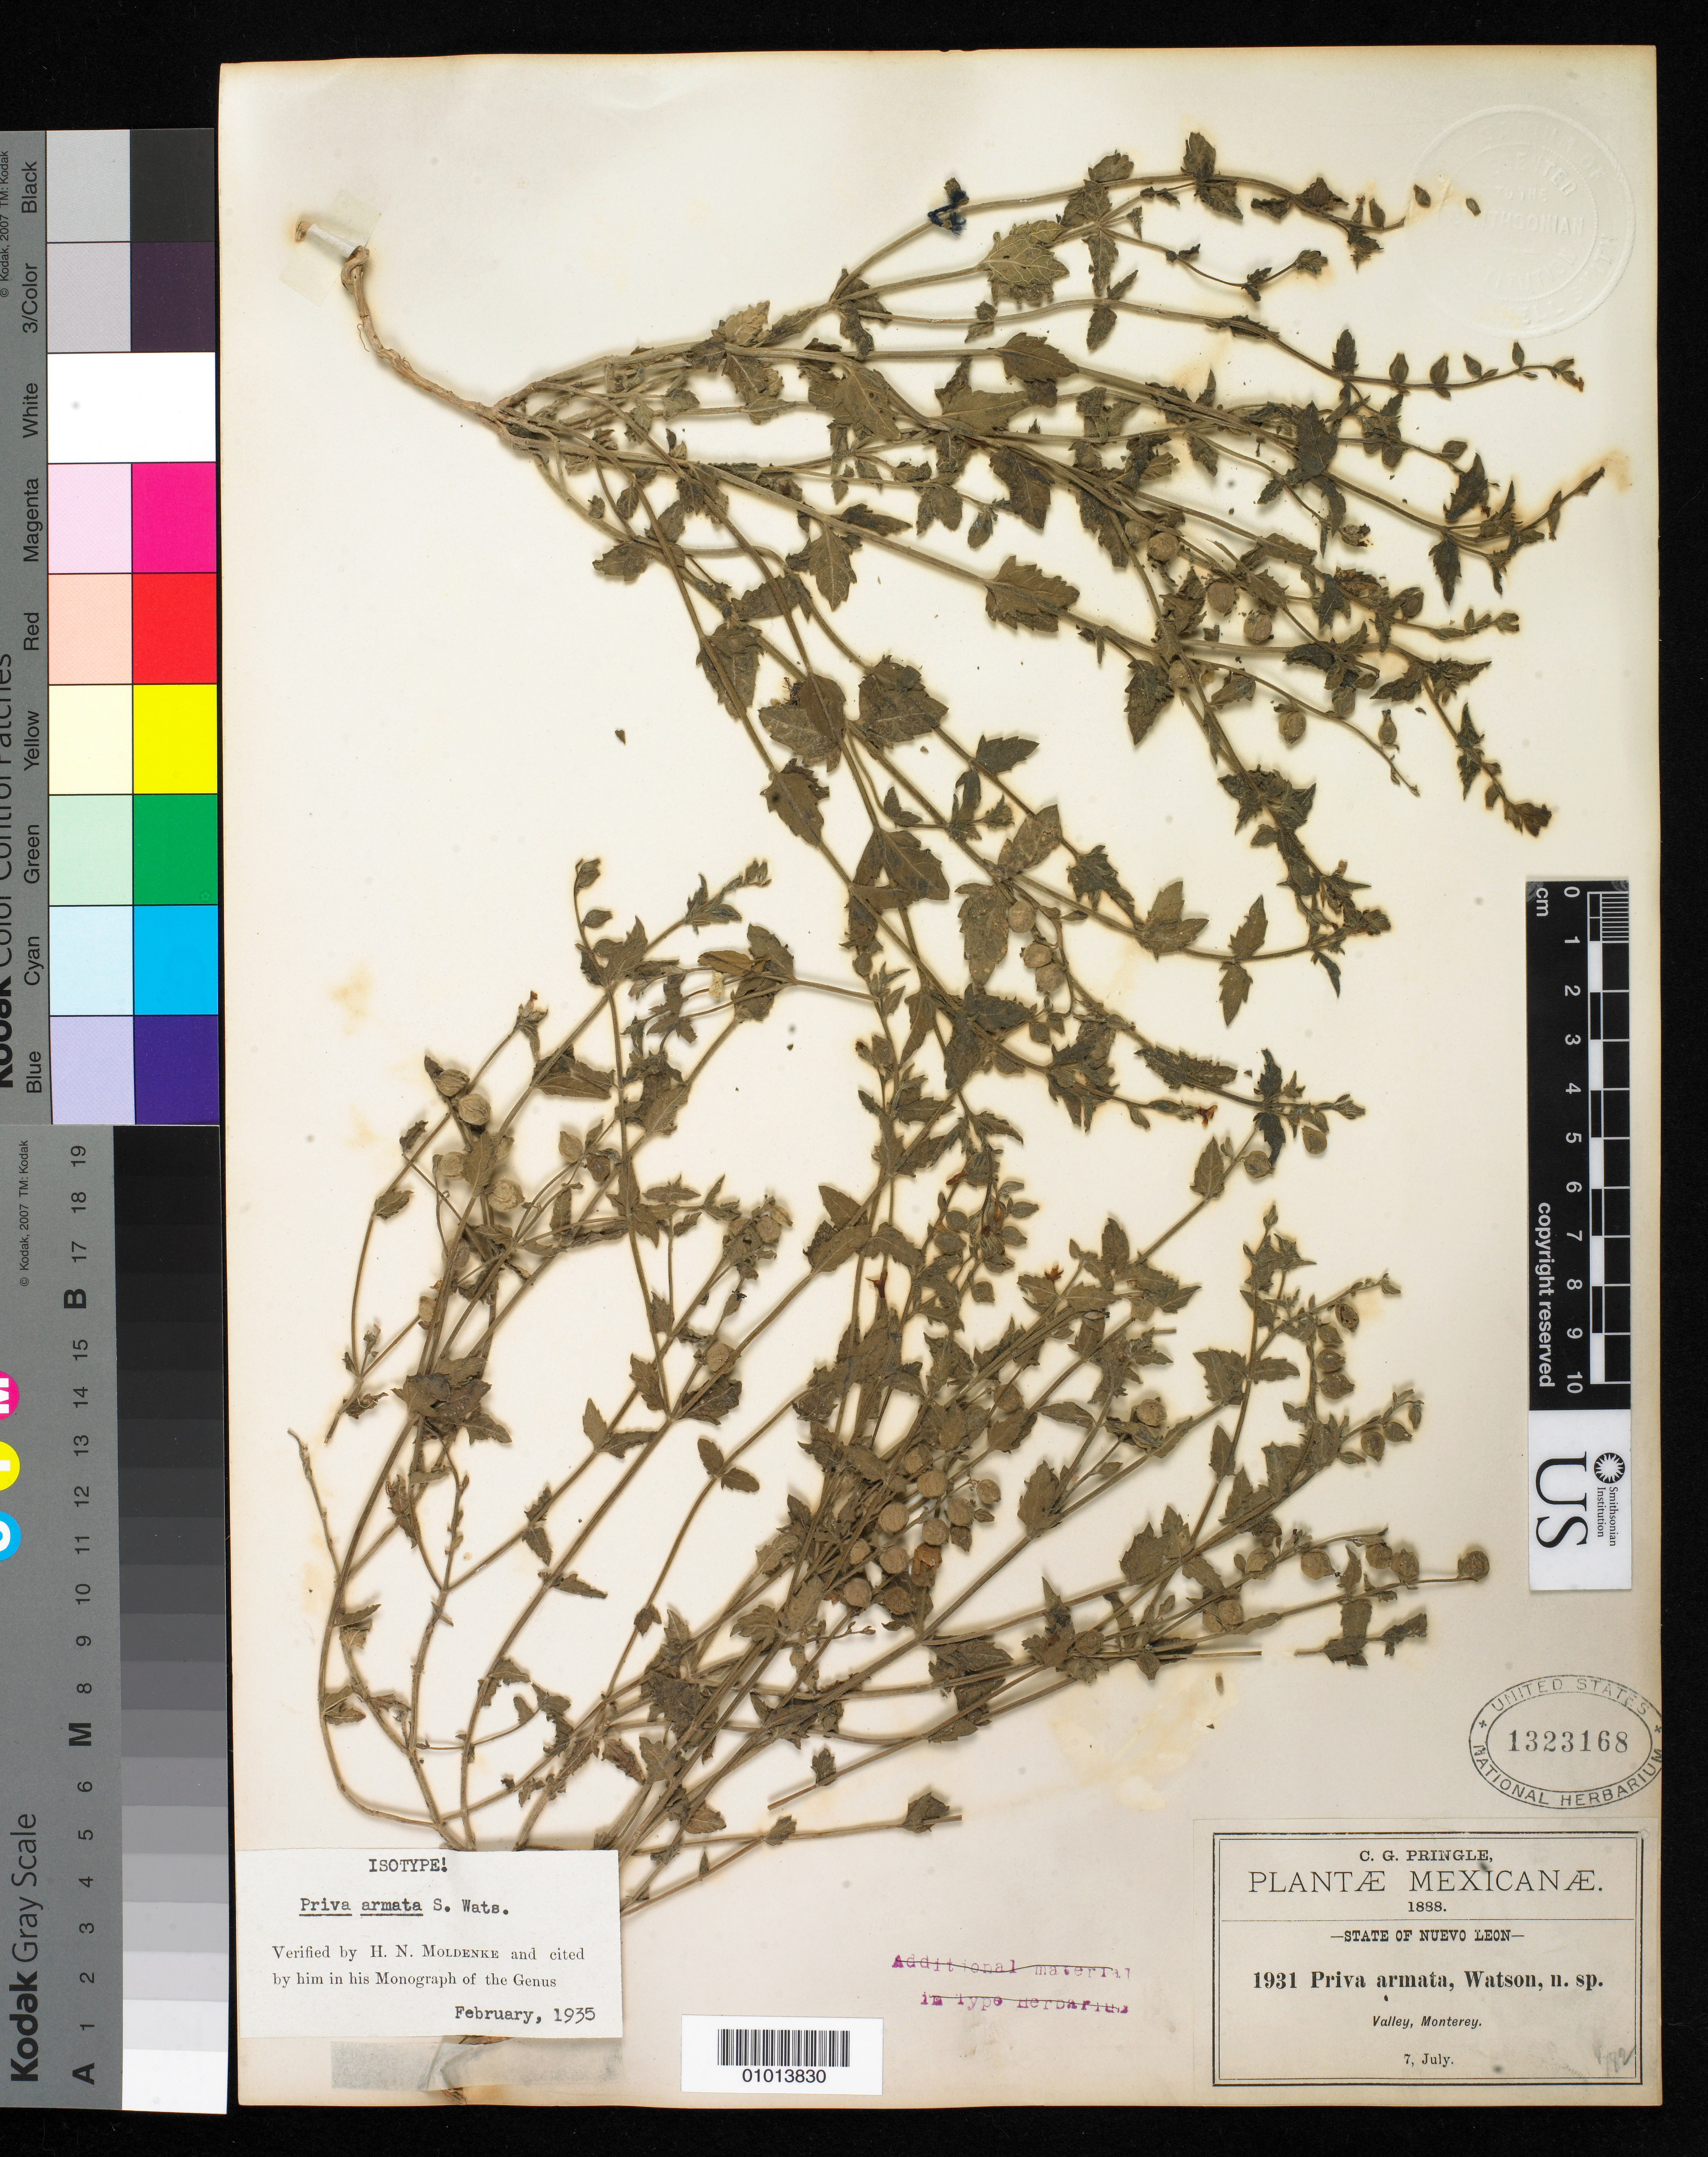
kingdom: Plantae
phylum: Tracheophyta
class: Magnoliopsida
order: Lamiales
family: Verbenaceae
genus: Priva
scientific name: Priva armata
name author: S. Watson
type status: Isotype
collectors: C. G. Pringle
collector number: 1931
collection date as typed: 07 Jul 1888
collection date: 1888-07-07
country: Mexico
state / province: Nuevo León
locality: Valley, Monterey.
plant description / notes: Specimen ex John Donnell Smith herbarium.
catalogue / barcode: US 1323168